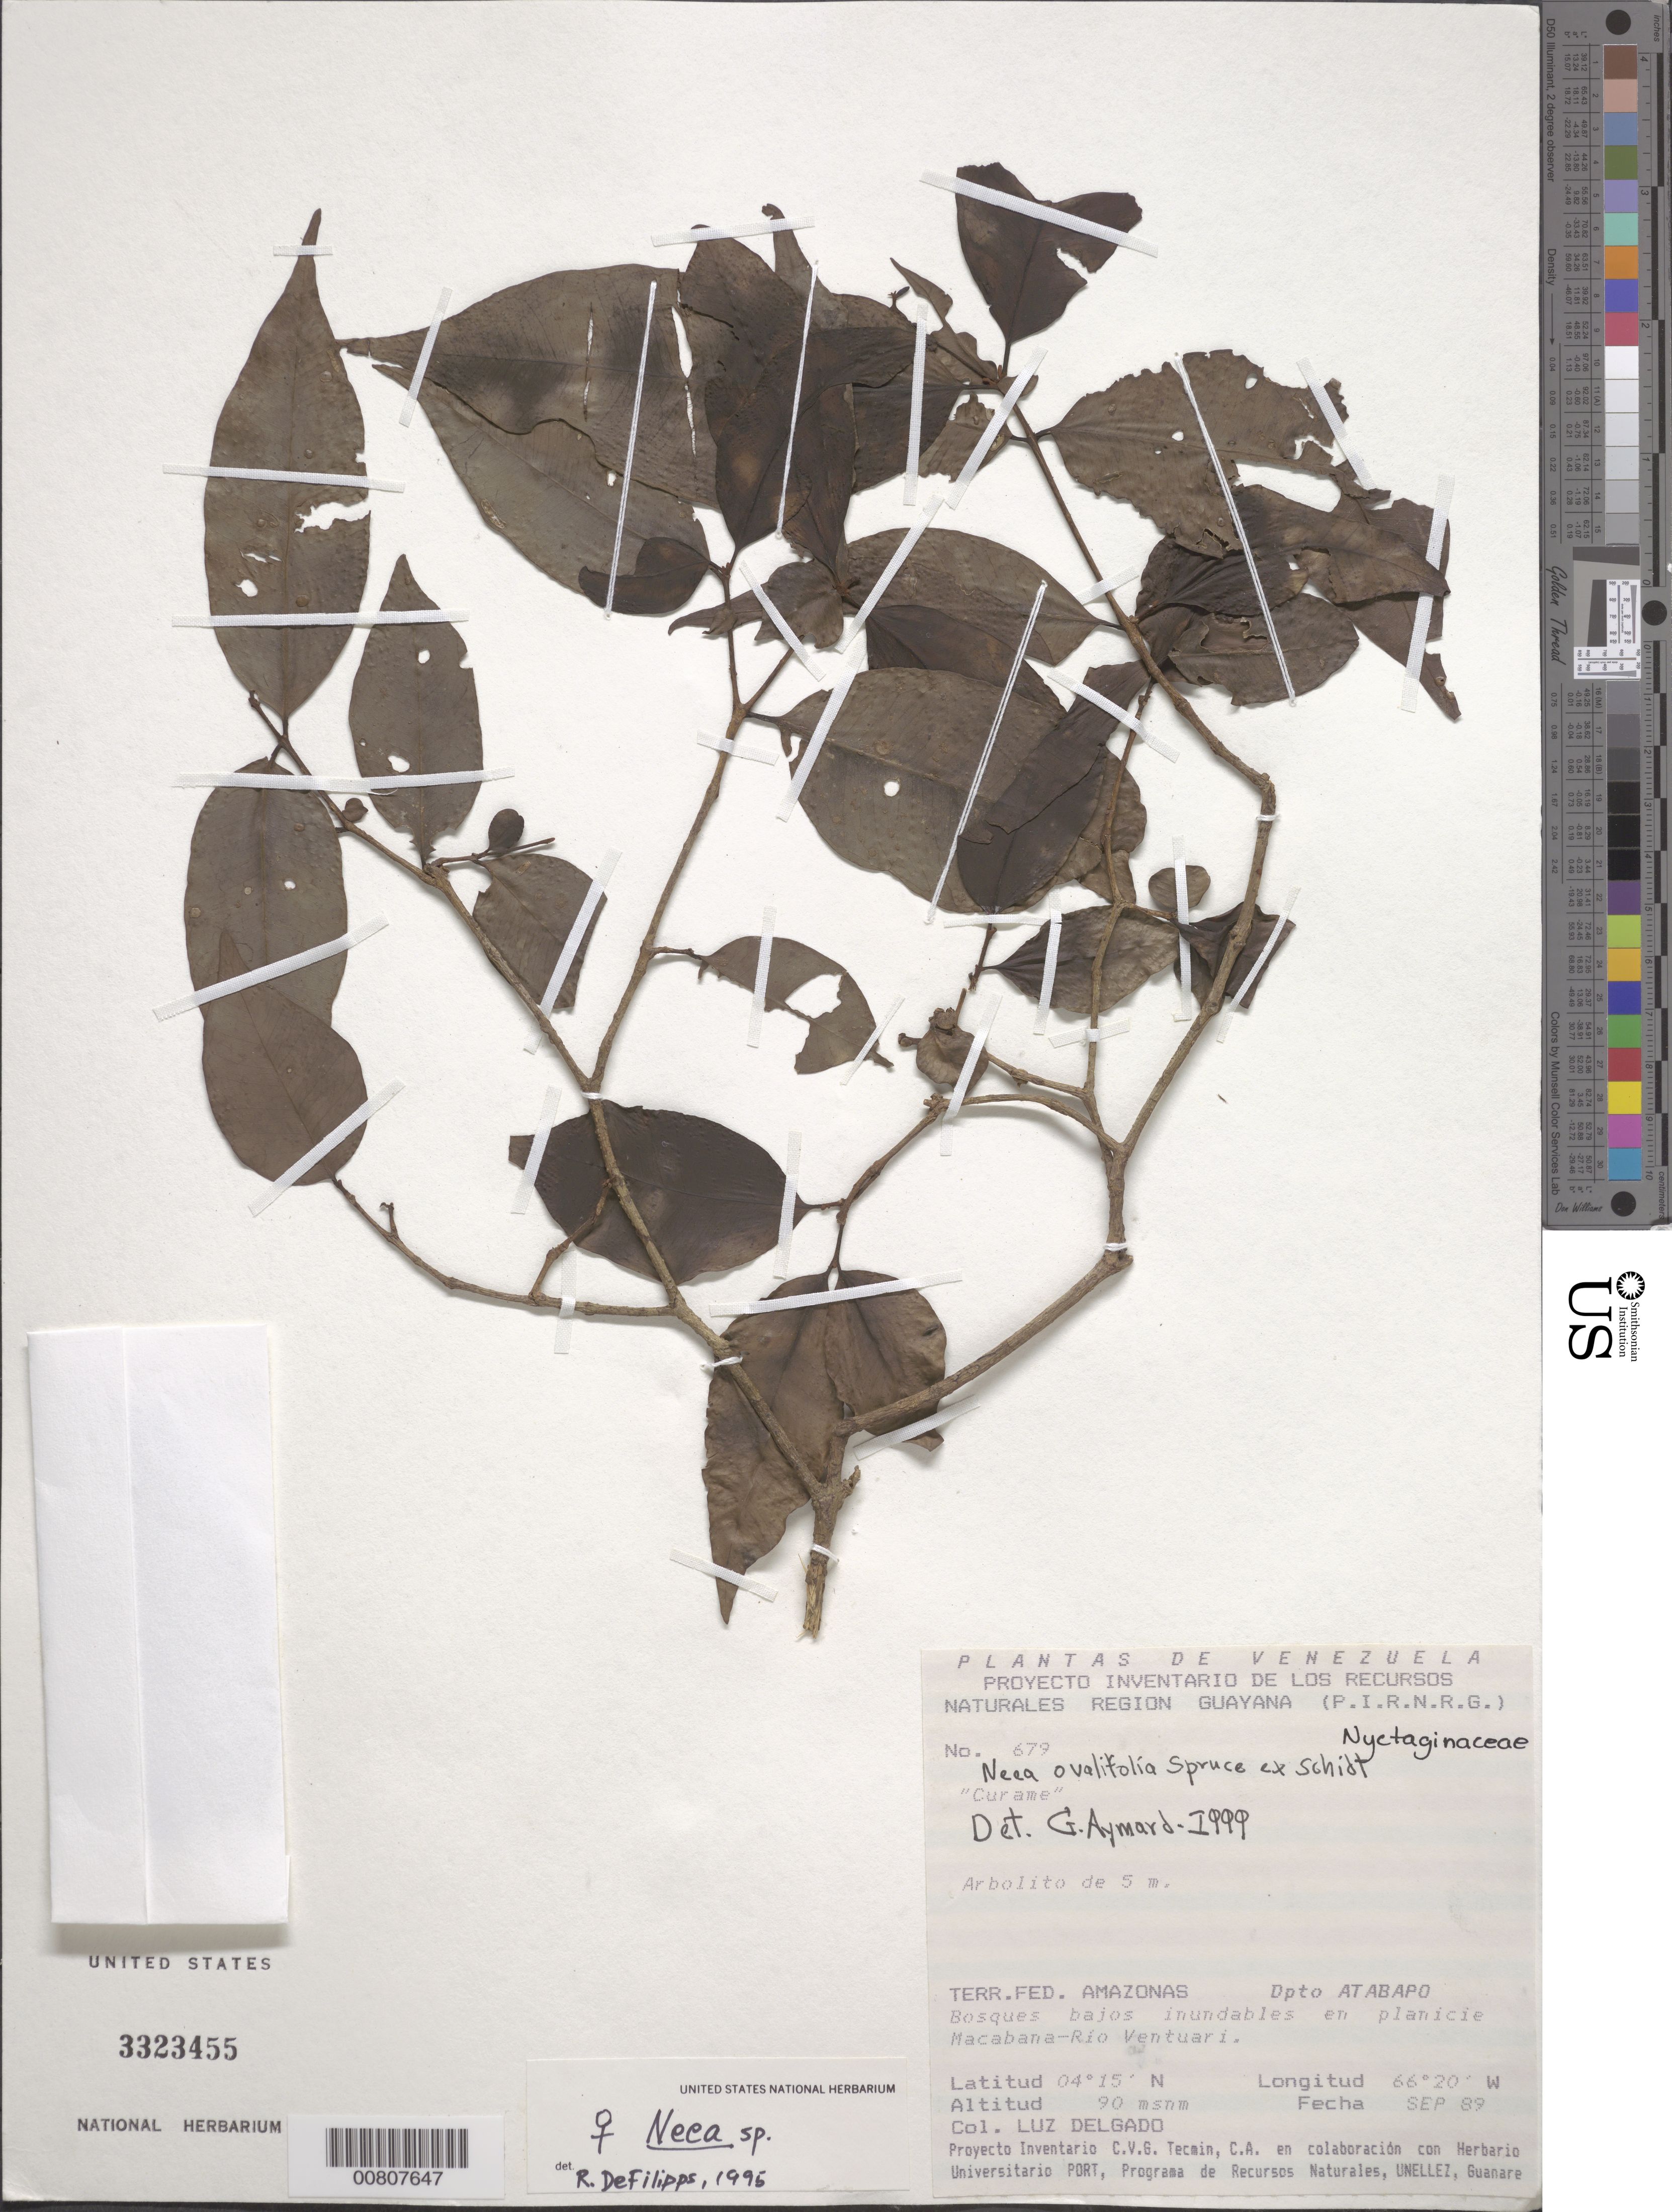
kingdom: Plantae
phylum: Tracheophyta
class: Magnoliopsida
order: Caryophyllales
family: Nyctaginaceae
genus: Neea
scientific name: Neea ovalifolia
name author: Spruce ex J.A. Schmidt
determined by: Aymard C., G. A., (PORT), Univ. Nac. Exp. de los Llanos Ezequiel Zamora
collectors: L. Delgado V.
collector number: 679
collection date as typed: Sep-89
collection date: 1989-09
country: Venezuela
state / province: Amazonas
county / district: Atabapo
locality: Macabana-Río Ventuari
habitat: Bosques bajos inundables en planicie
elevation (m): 90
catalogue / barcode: US 3323455